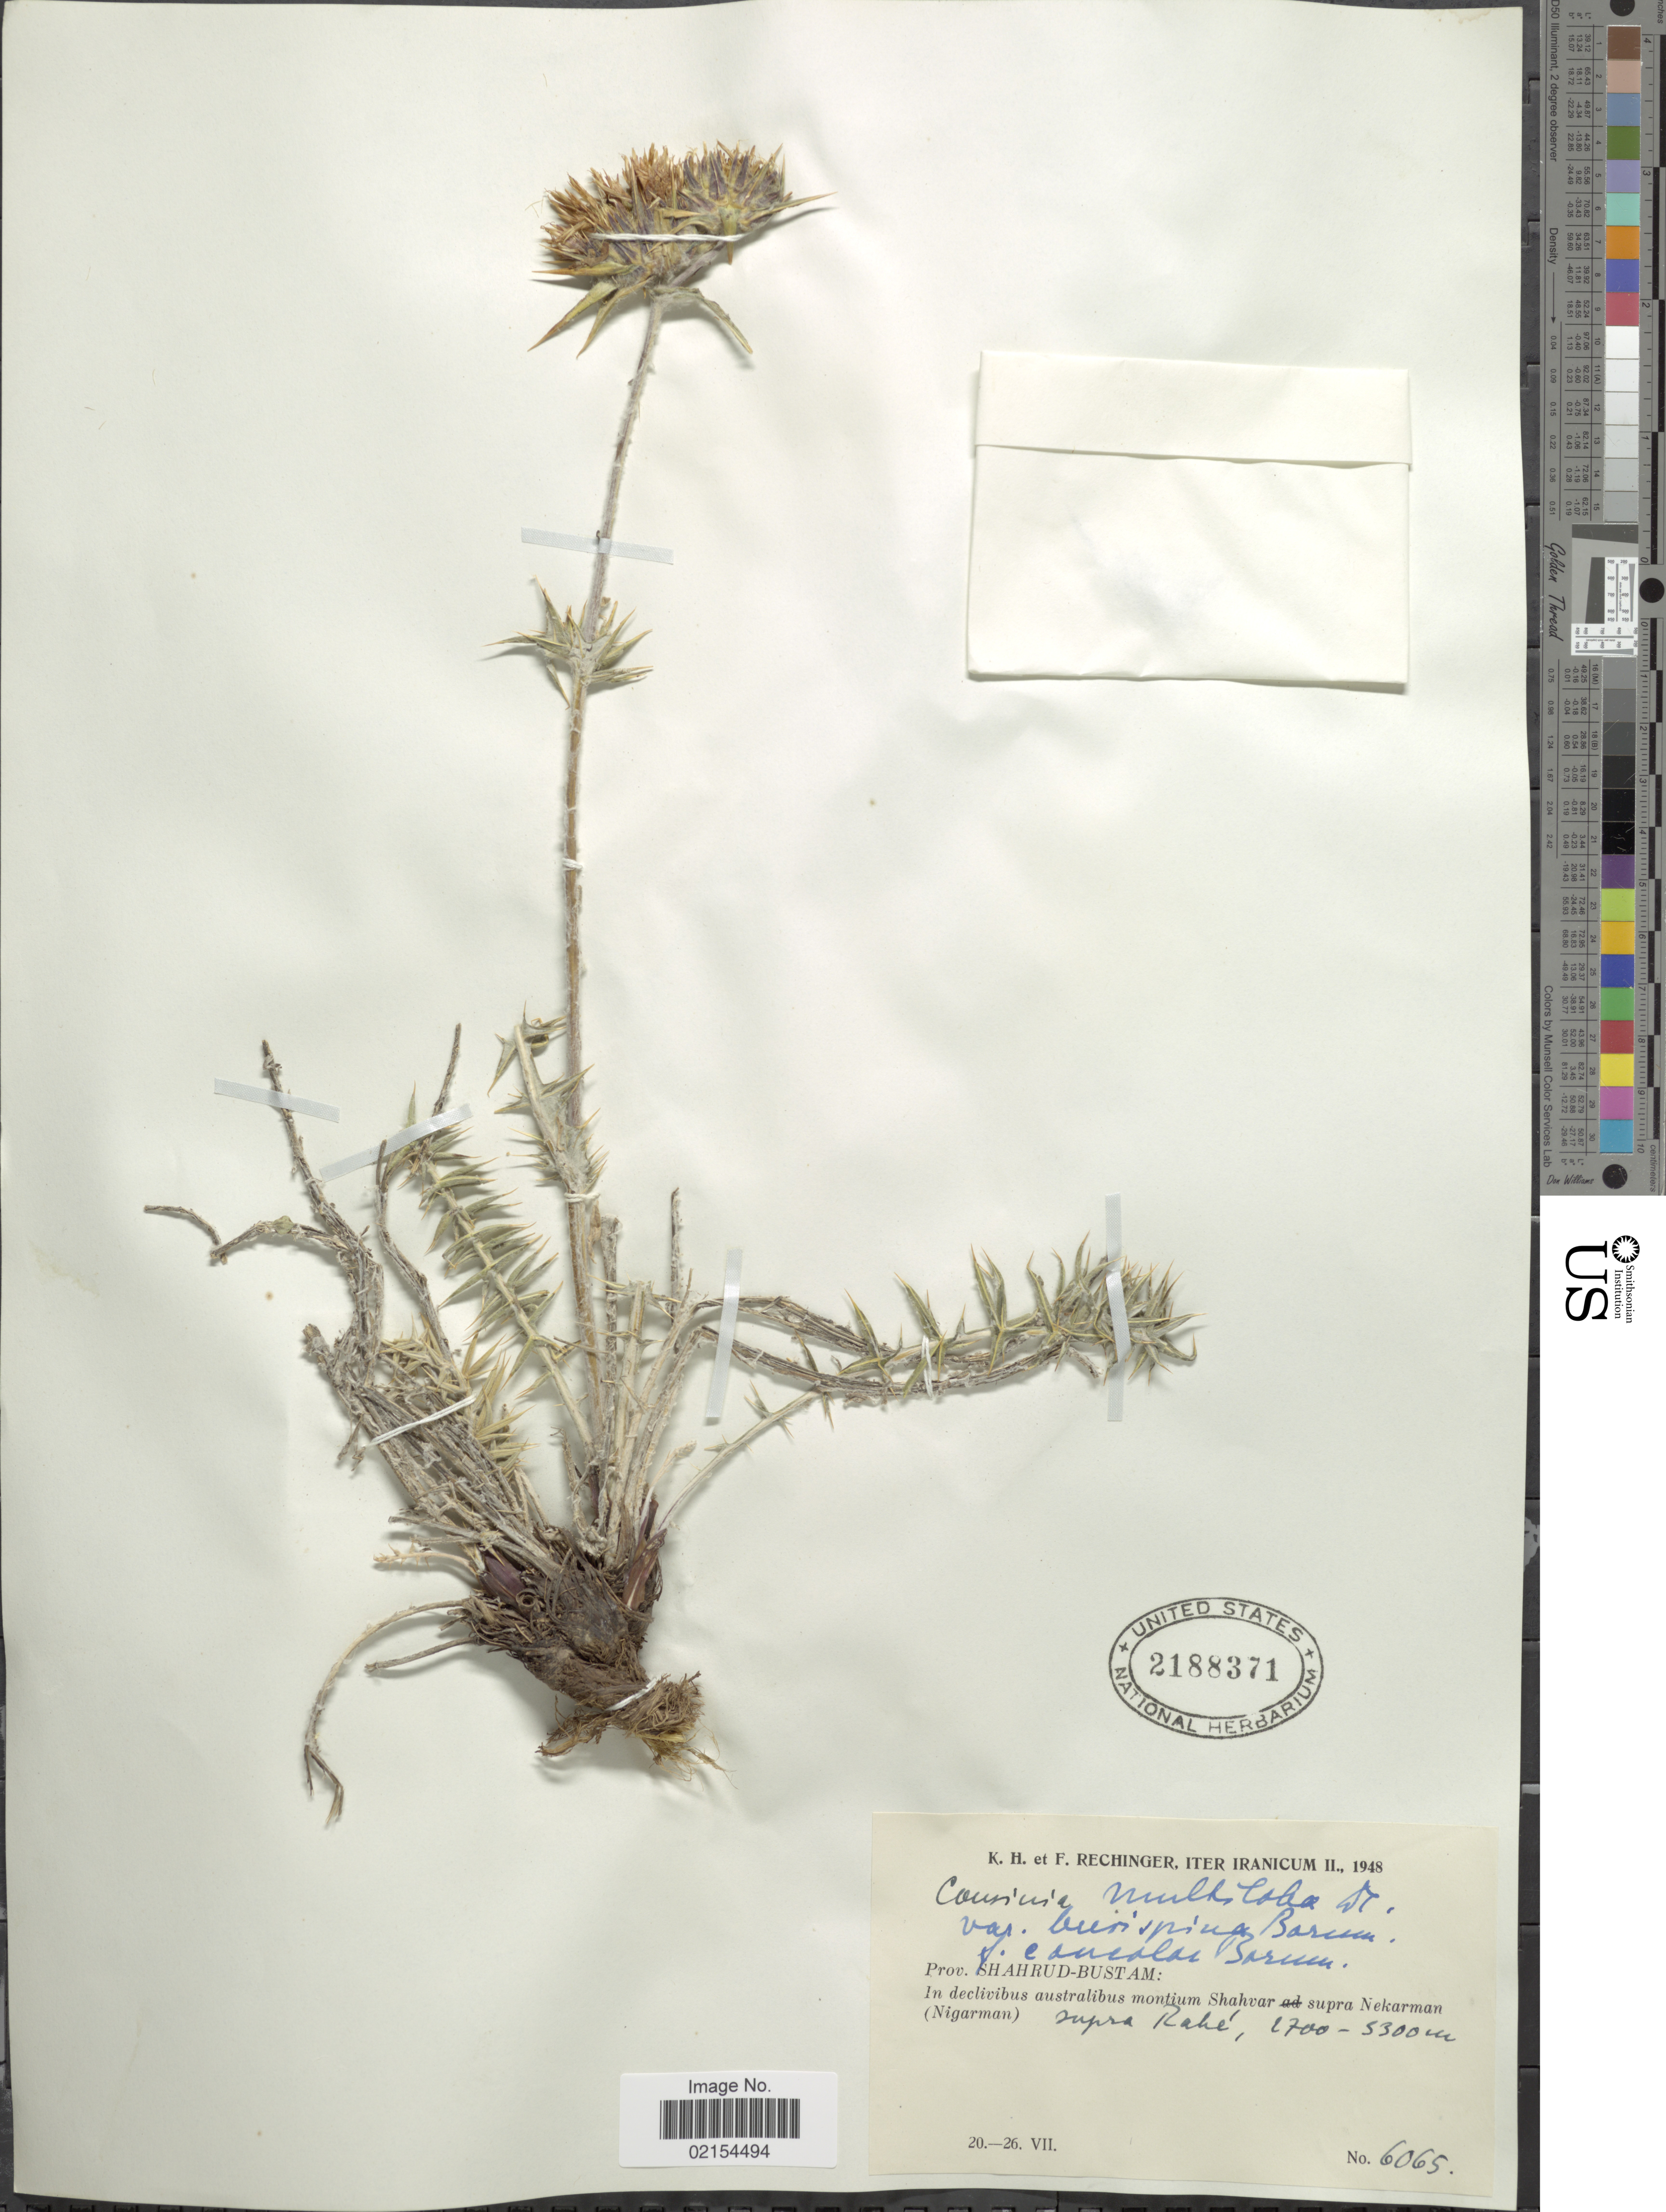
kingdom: Plantae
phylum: Tracheophyta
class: Magnoliopsida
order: Asterales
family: Asteraceae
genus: Cousinia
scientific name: Cousinia multiloba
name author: DC.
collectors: K. H. Rechinger & F. Rechinger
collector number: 6065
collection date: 1948-07-20/1948-07-26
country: Iran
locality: Iter Iranicum: Prov. Shahrud-Bustam: In declivibus australibus montium Shahvar supra Nekarman (Nigarman) supra Rahe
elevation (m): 2700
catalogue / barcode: US 2188371